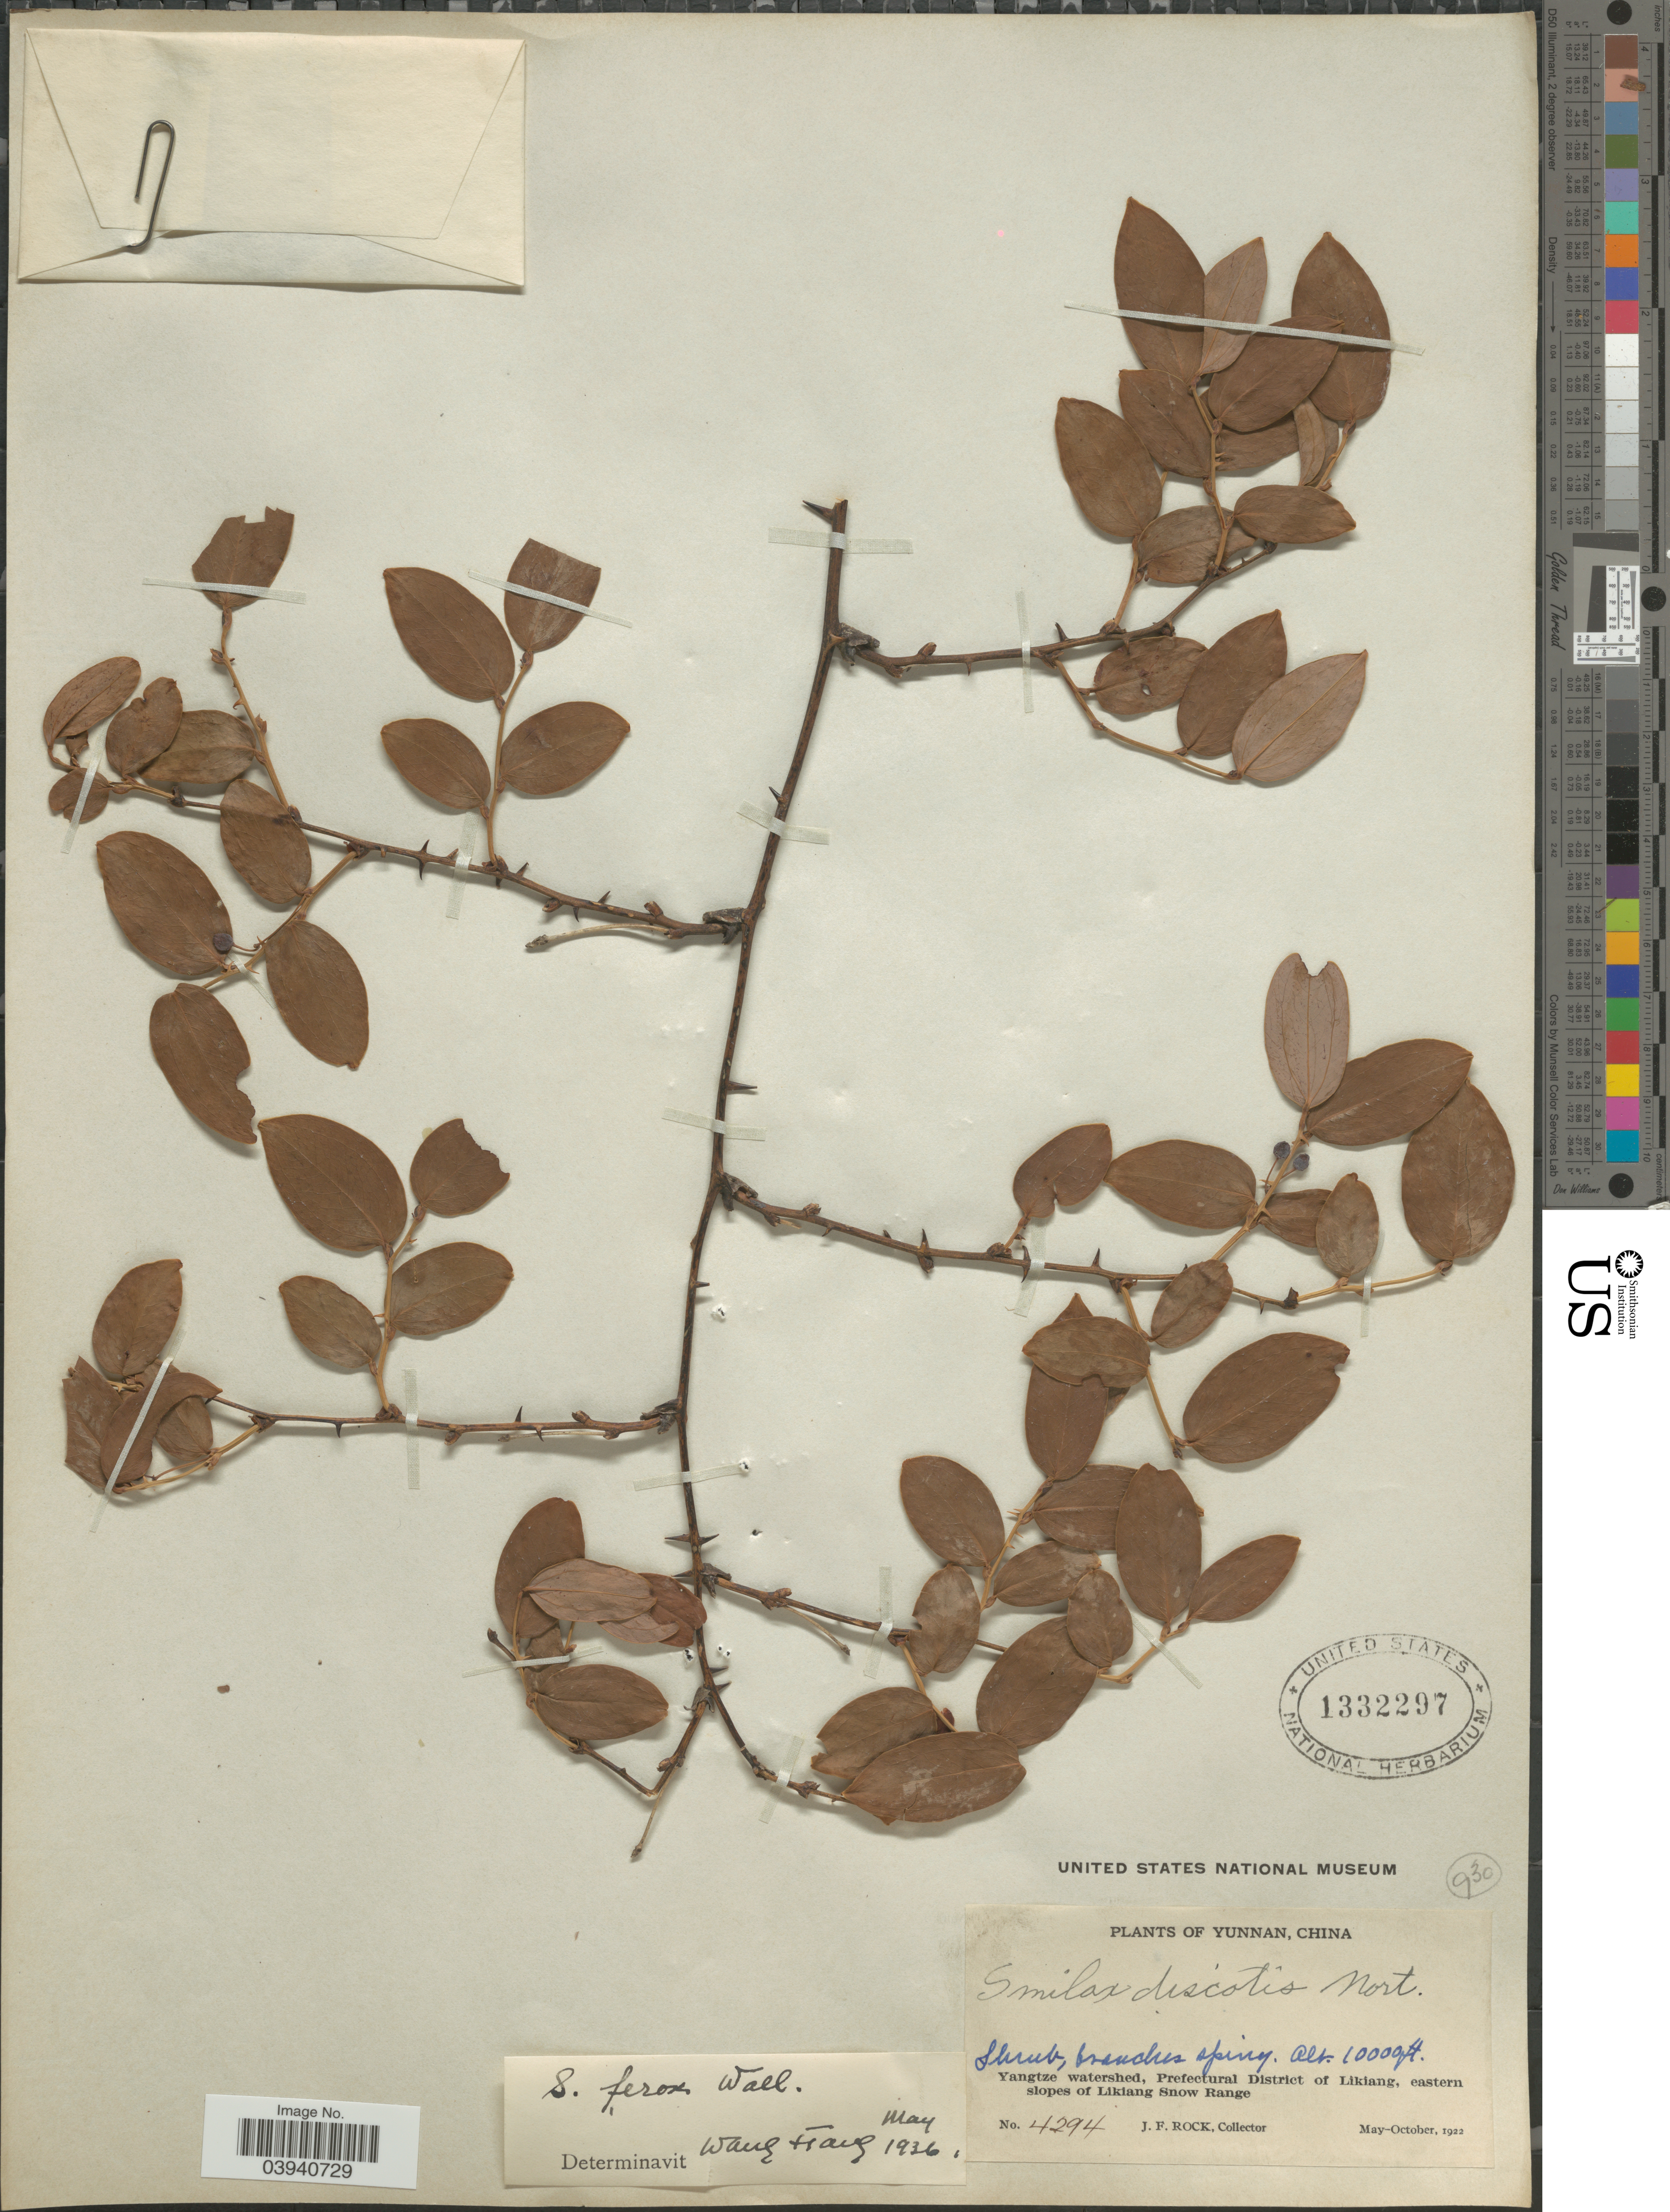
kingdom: Plantae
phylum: Tracheophyta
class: Liliopsida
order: Liliales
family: Smilacaceae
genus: Smilax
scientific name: Smilax ferox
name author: Wall. ex Kunth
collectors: J. Rock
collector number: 4294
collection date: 1922-05/1922-10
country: China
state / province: Yunnan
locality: Yangtze watershed, Prefectural District of Likiang, eastern slopes of Likiang Snow Range.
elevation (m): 3048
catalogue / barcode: US 1332297